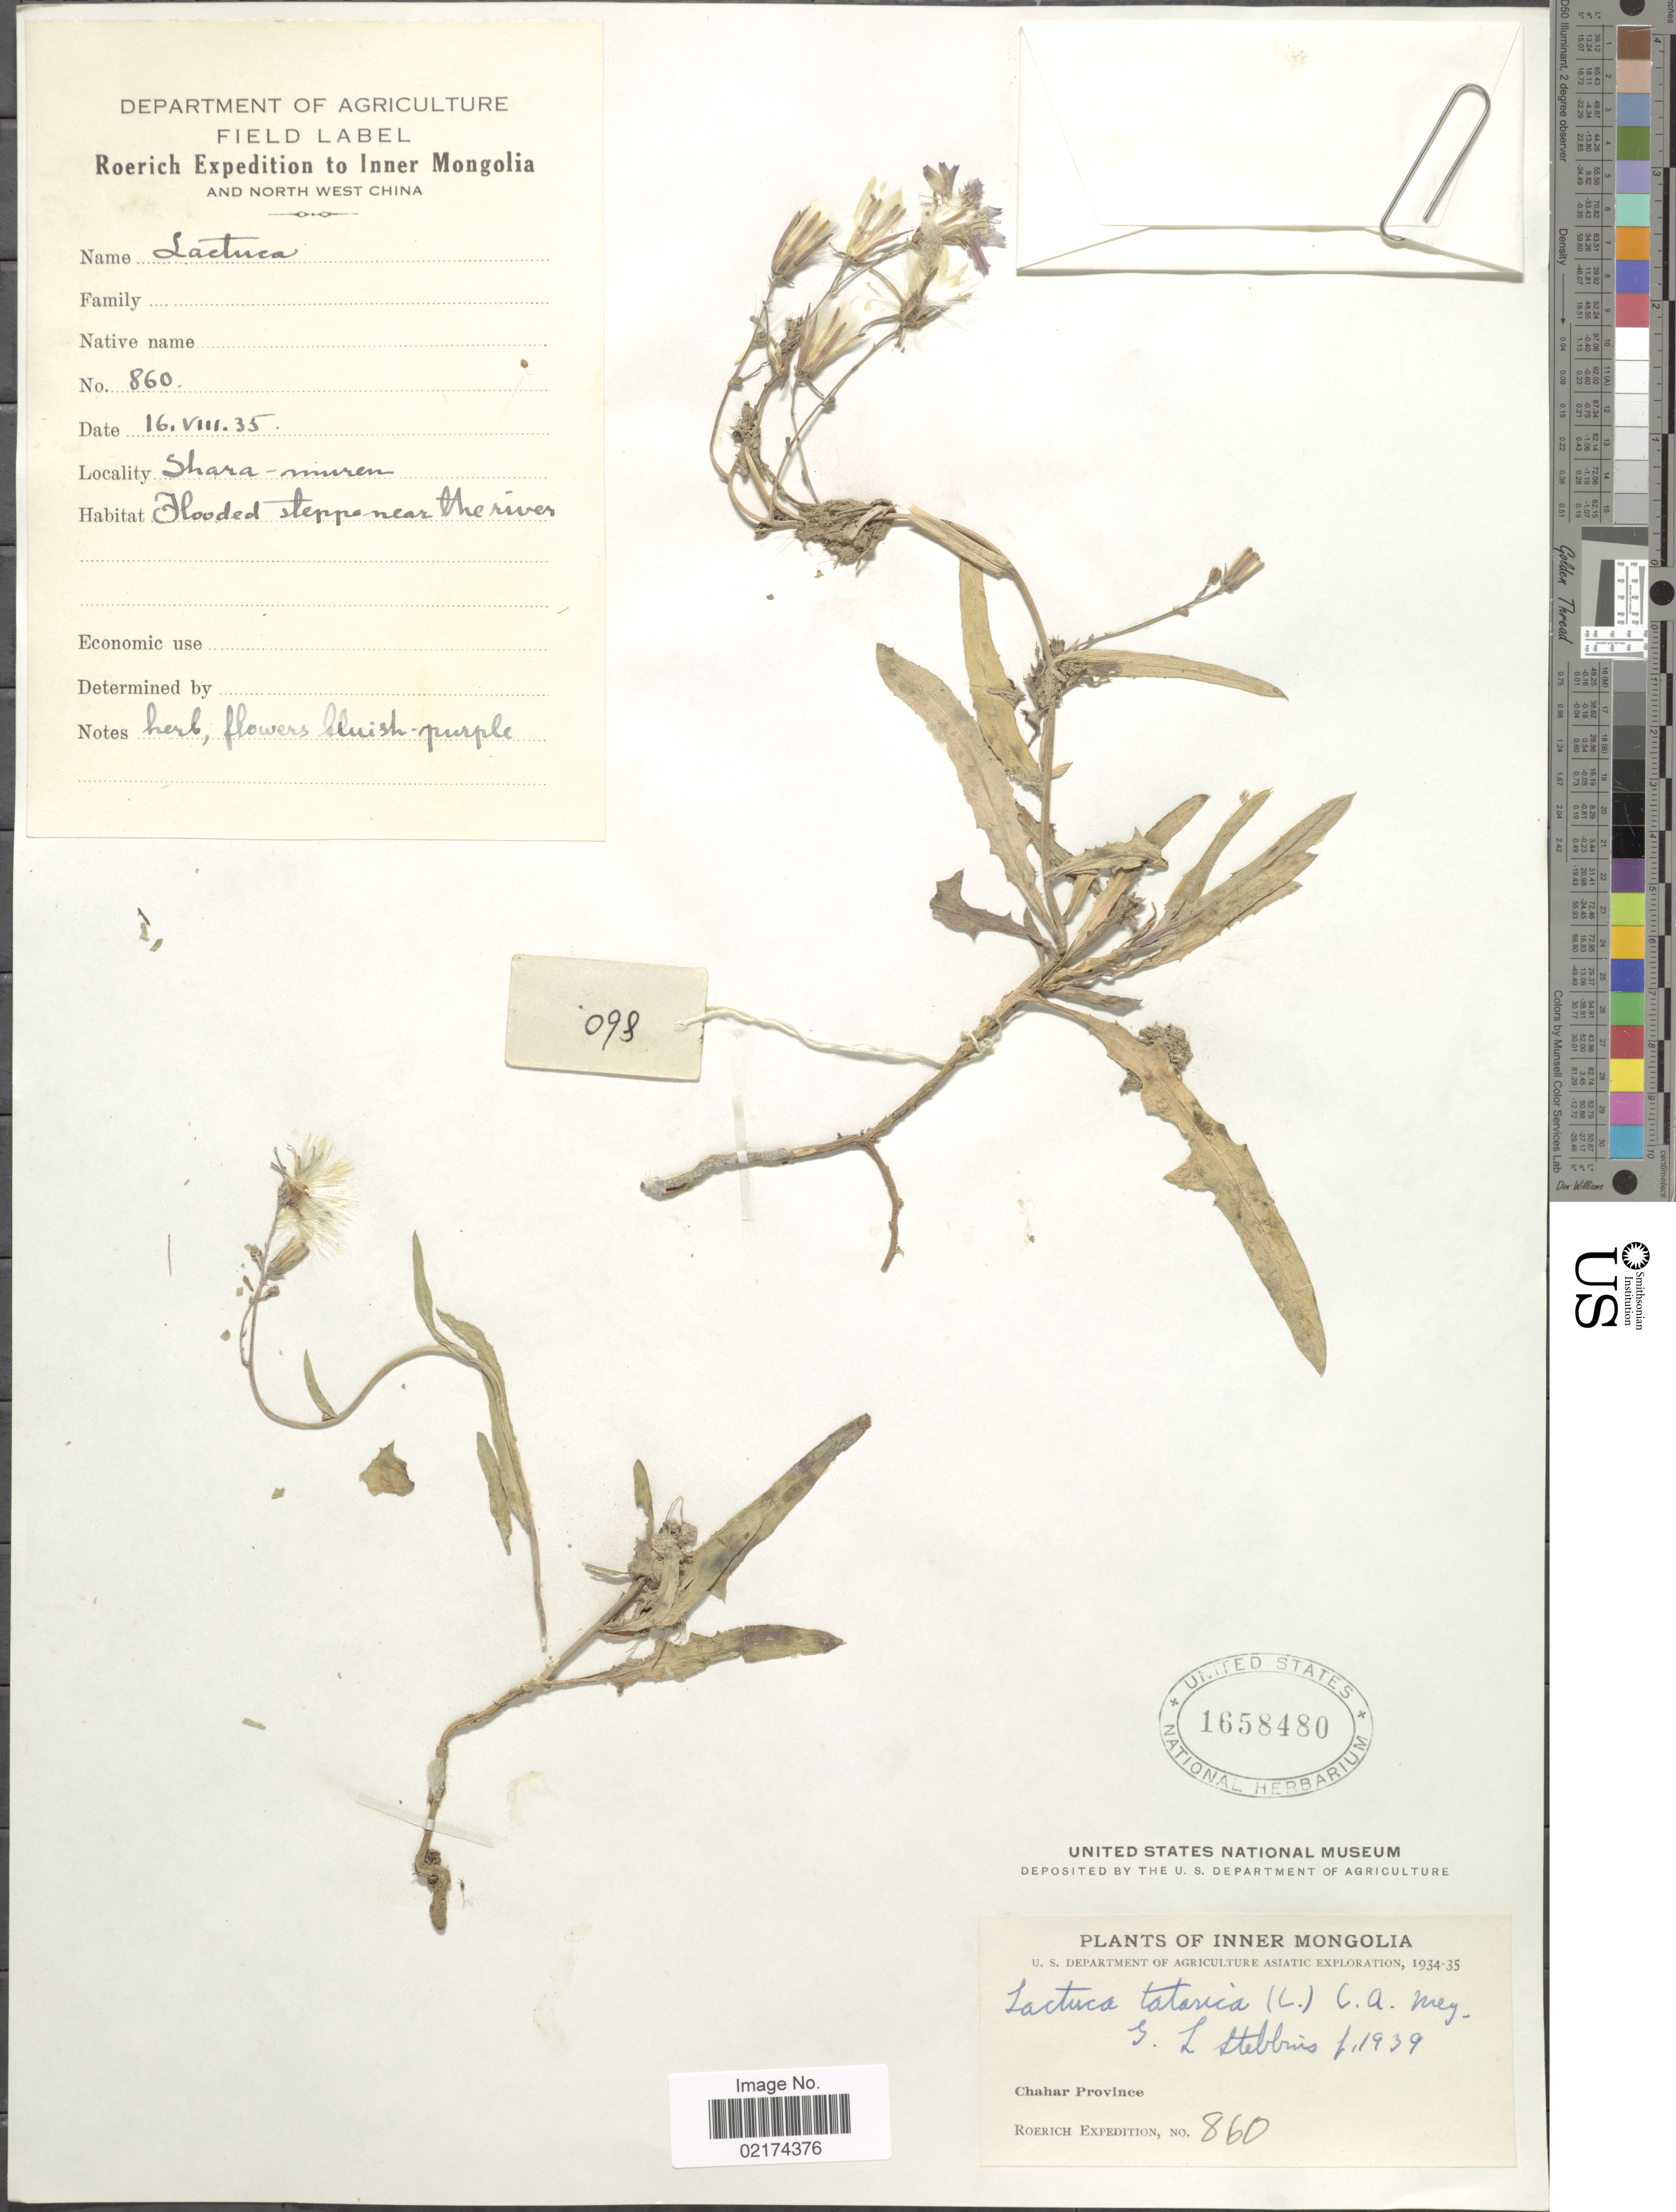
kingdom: Plantae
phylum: Tracheophyta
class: Magnoliopsida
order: Asterales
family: Asteraceae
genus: Lactuca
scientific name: Lactuca tatarica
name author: (L.) C.A. Mey.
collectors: Roerich Expedition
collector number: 860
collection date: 1935-08-16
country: China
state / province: Nei Monggol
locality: Inner Mongolia, Chahar Province, Shara-muren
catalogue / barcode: US 1658480